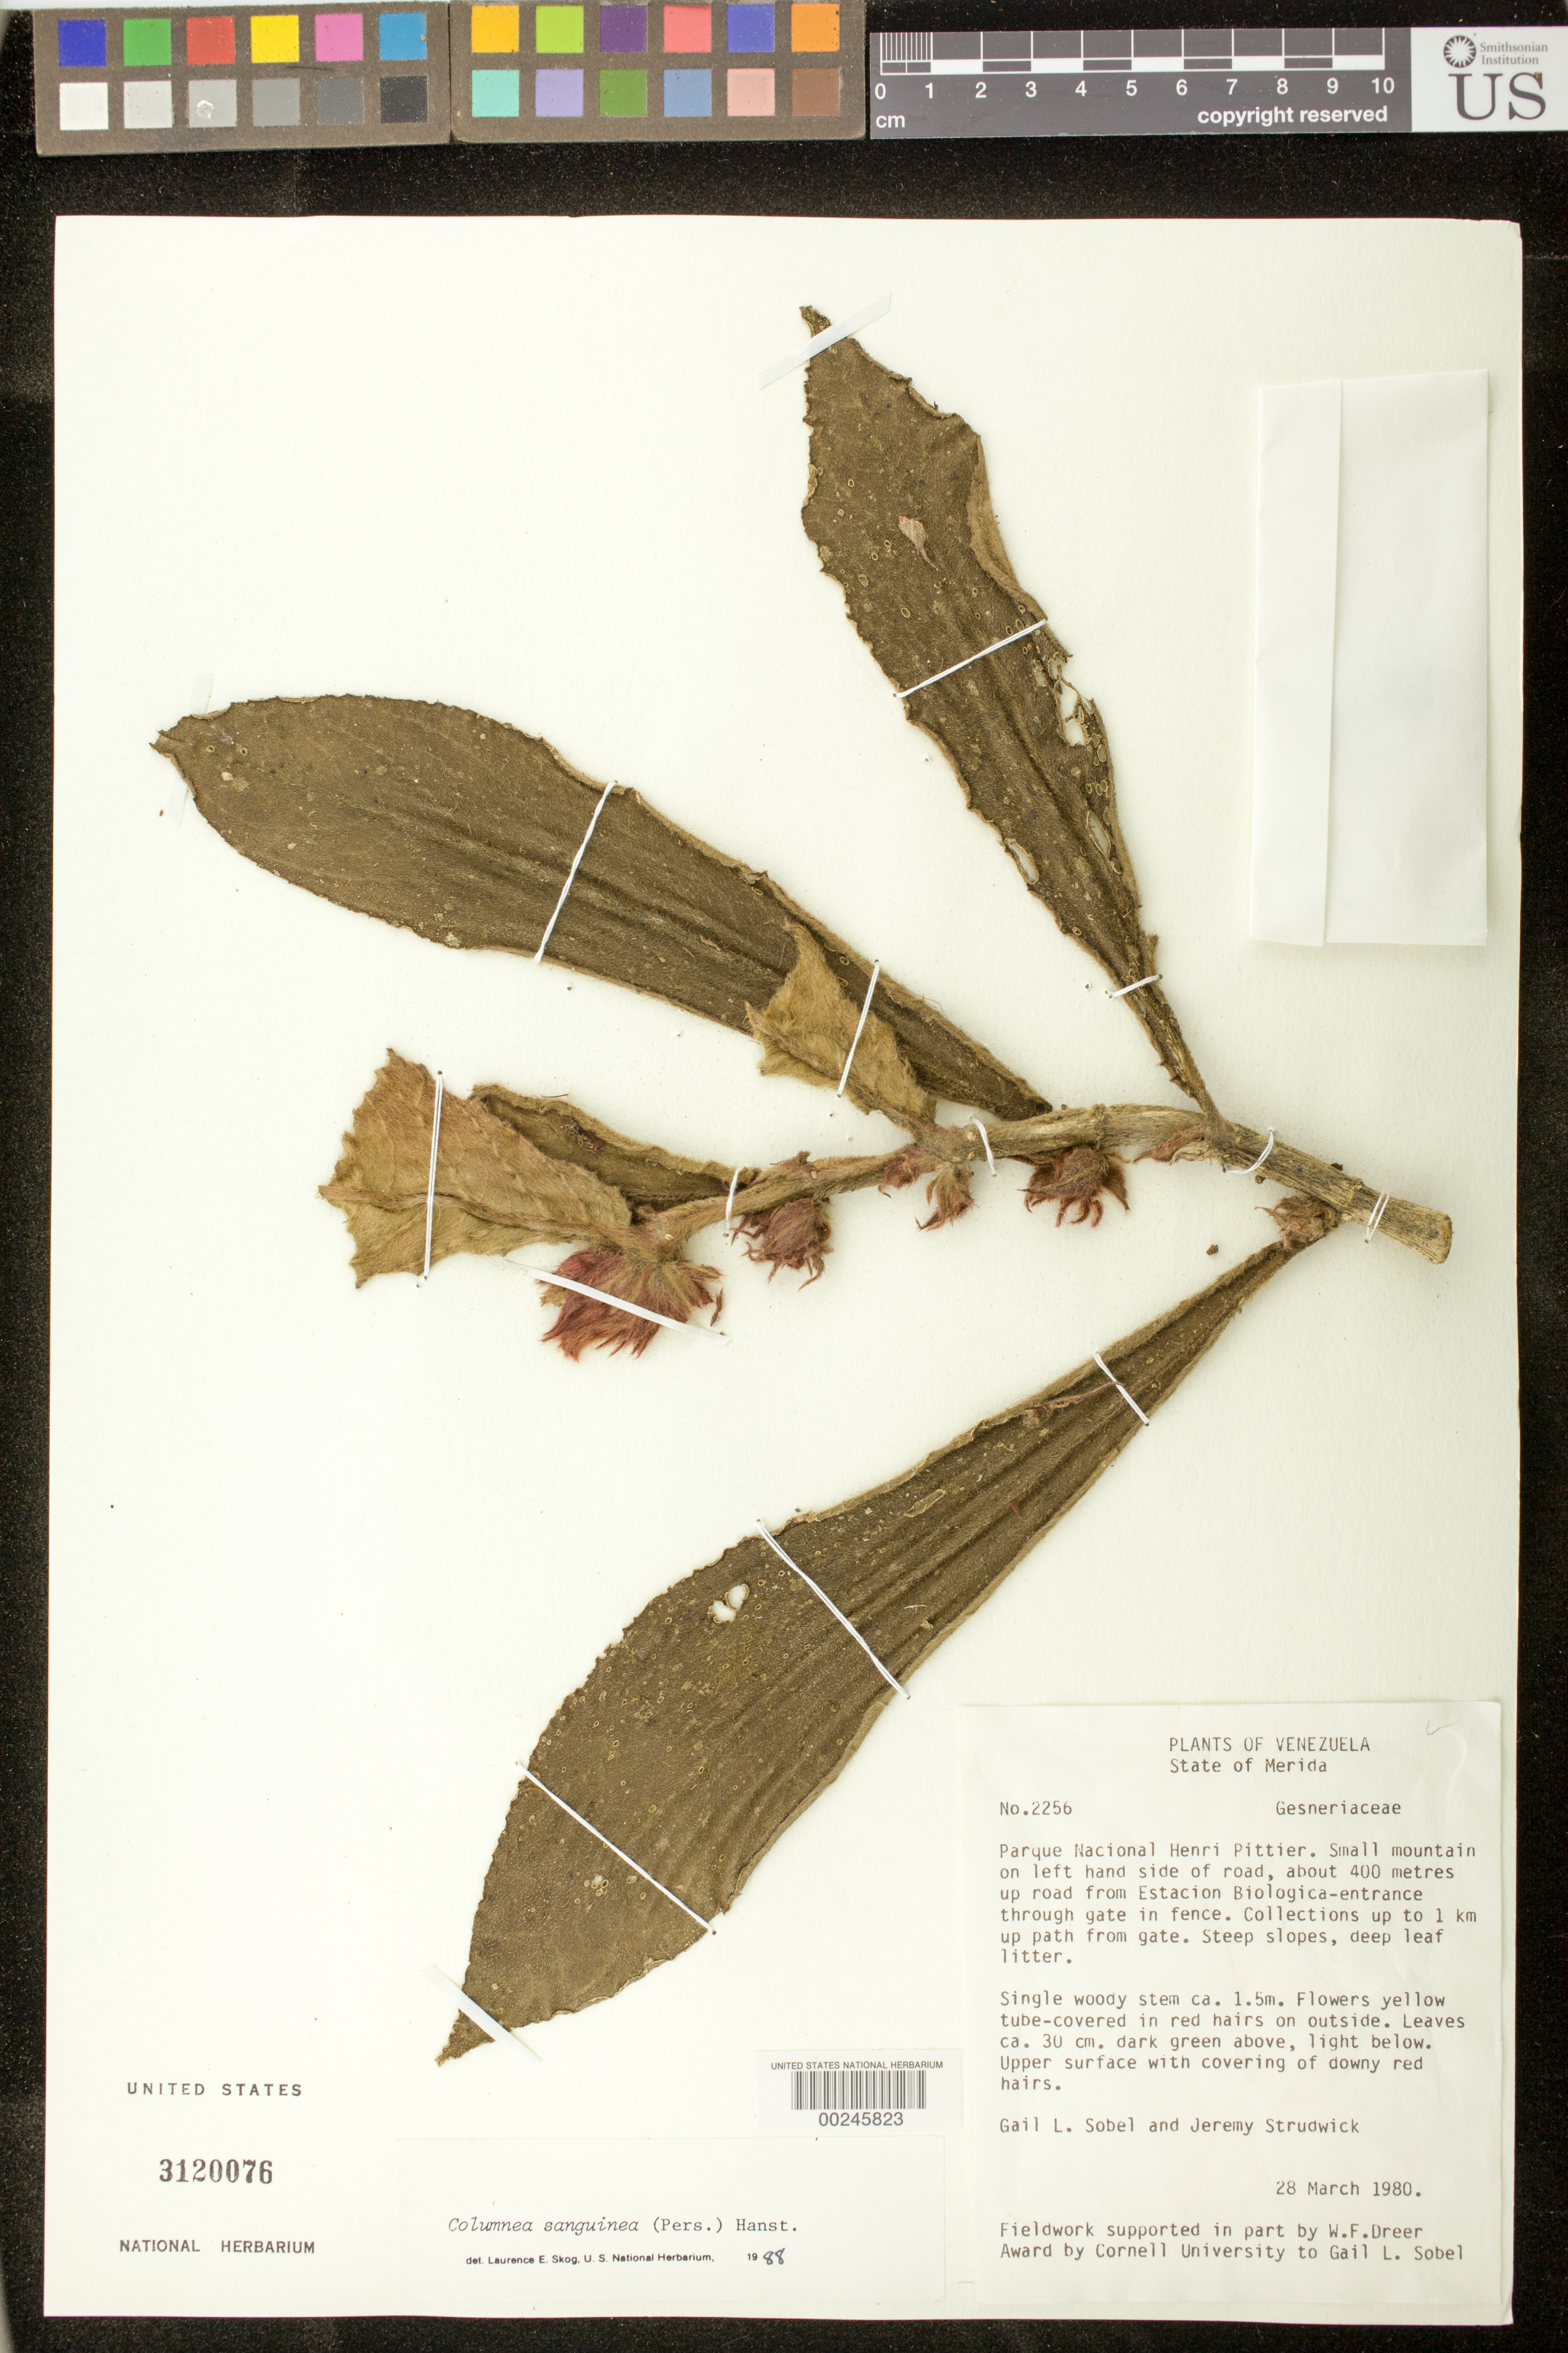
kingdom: Plantae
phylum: Tracheophyta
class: Magnoliopsida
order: Lamiales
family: Gesneriaceae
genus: Columnea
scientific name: Columnea sanguinea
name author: (Pers.) Hanst.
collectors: G. L. Sobel & J. J. Strudwick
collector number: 2256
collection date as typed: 28 Mar 1980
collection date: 1980-03-28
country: Venezuela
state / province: Mérida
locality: Parque Nacional Henri Pittier, small mtn on left hand side of rd, about 400 m up rd from Estacion Biol-entrance thru gate ...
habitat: Steep slopes, deep leaf litter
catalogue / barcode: US 3120076